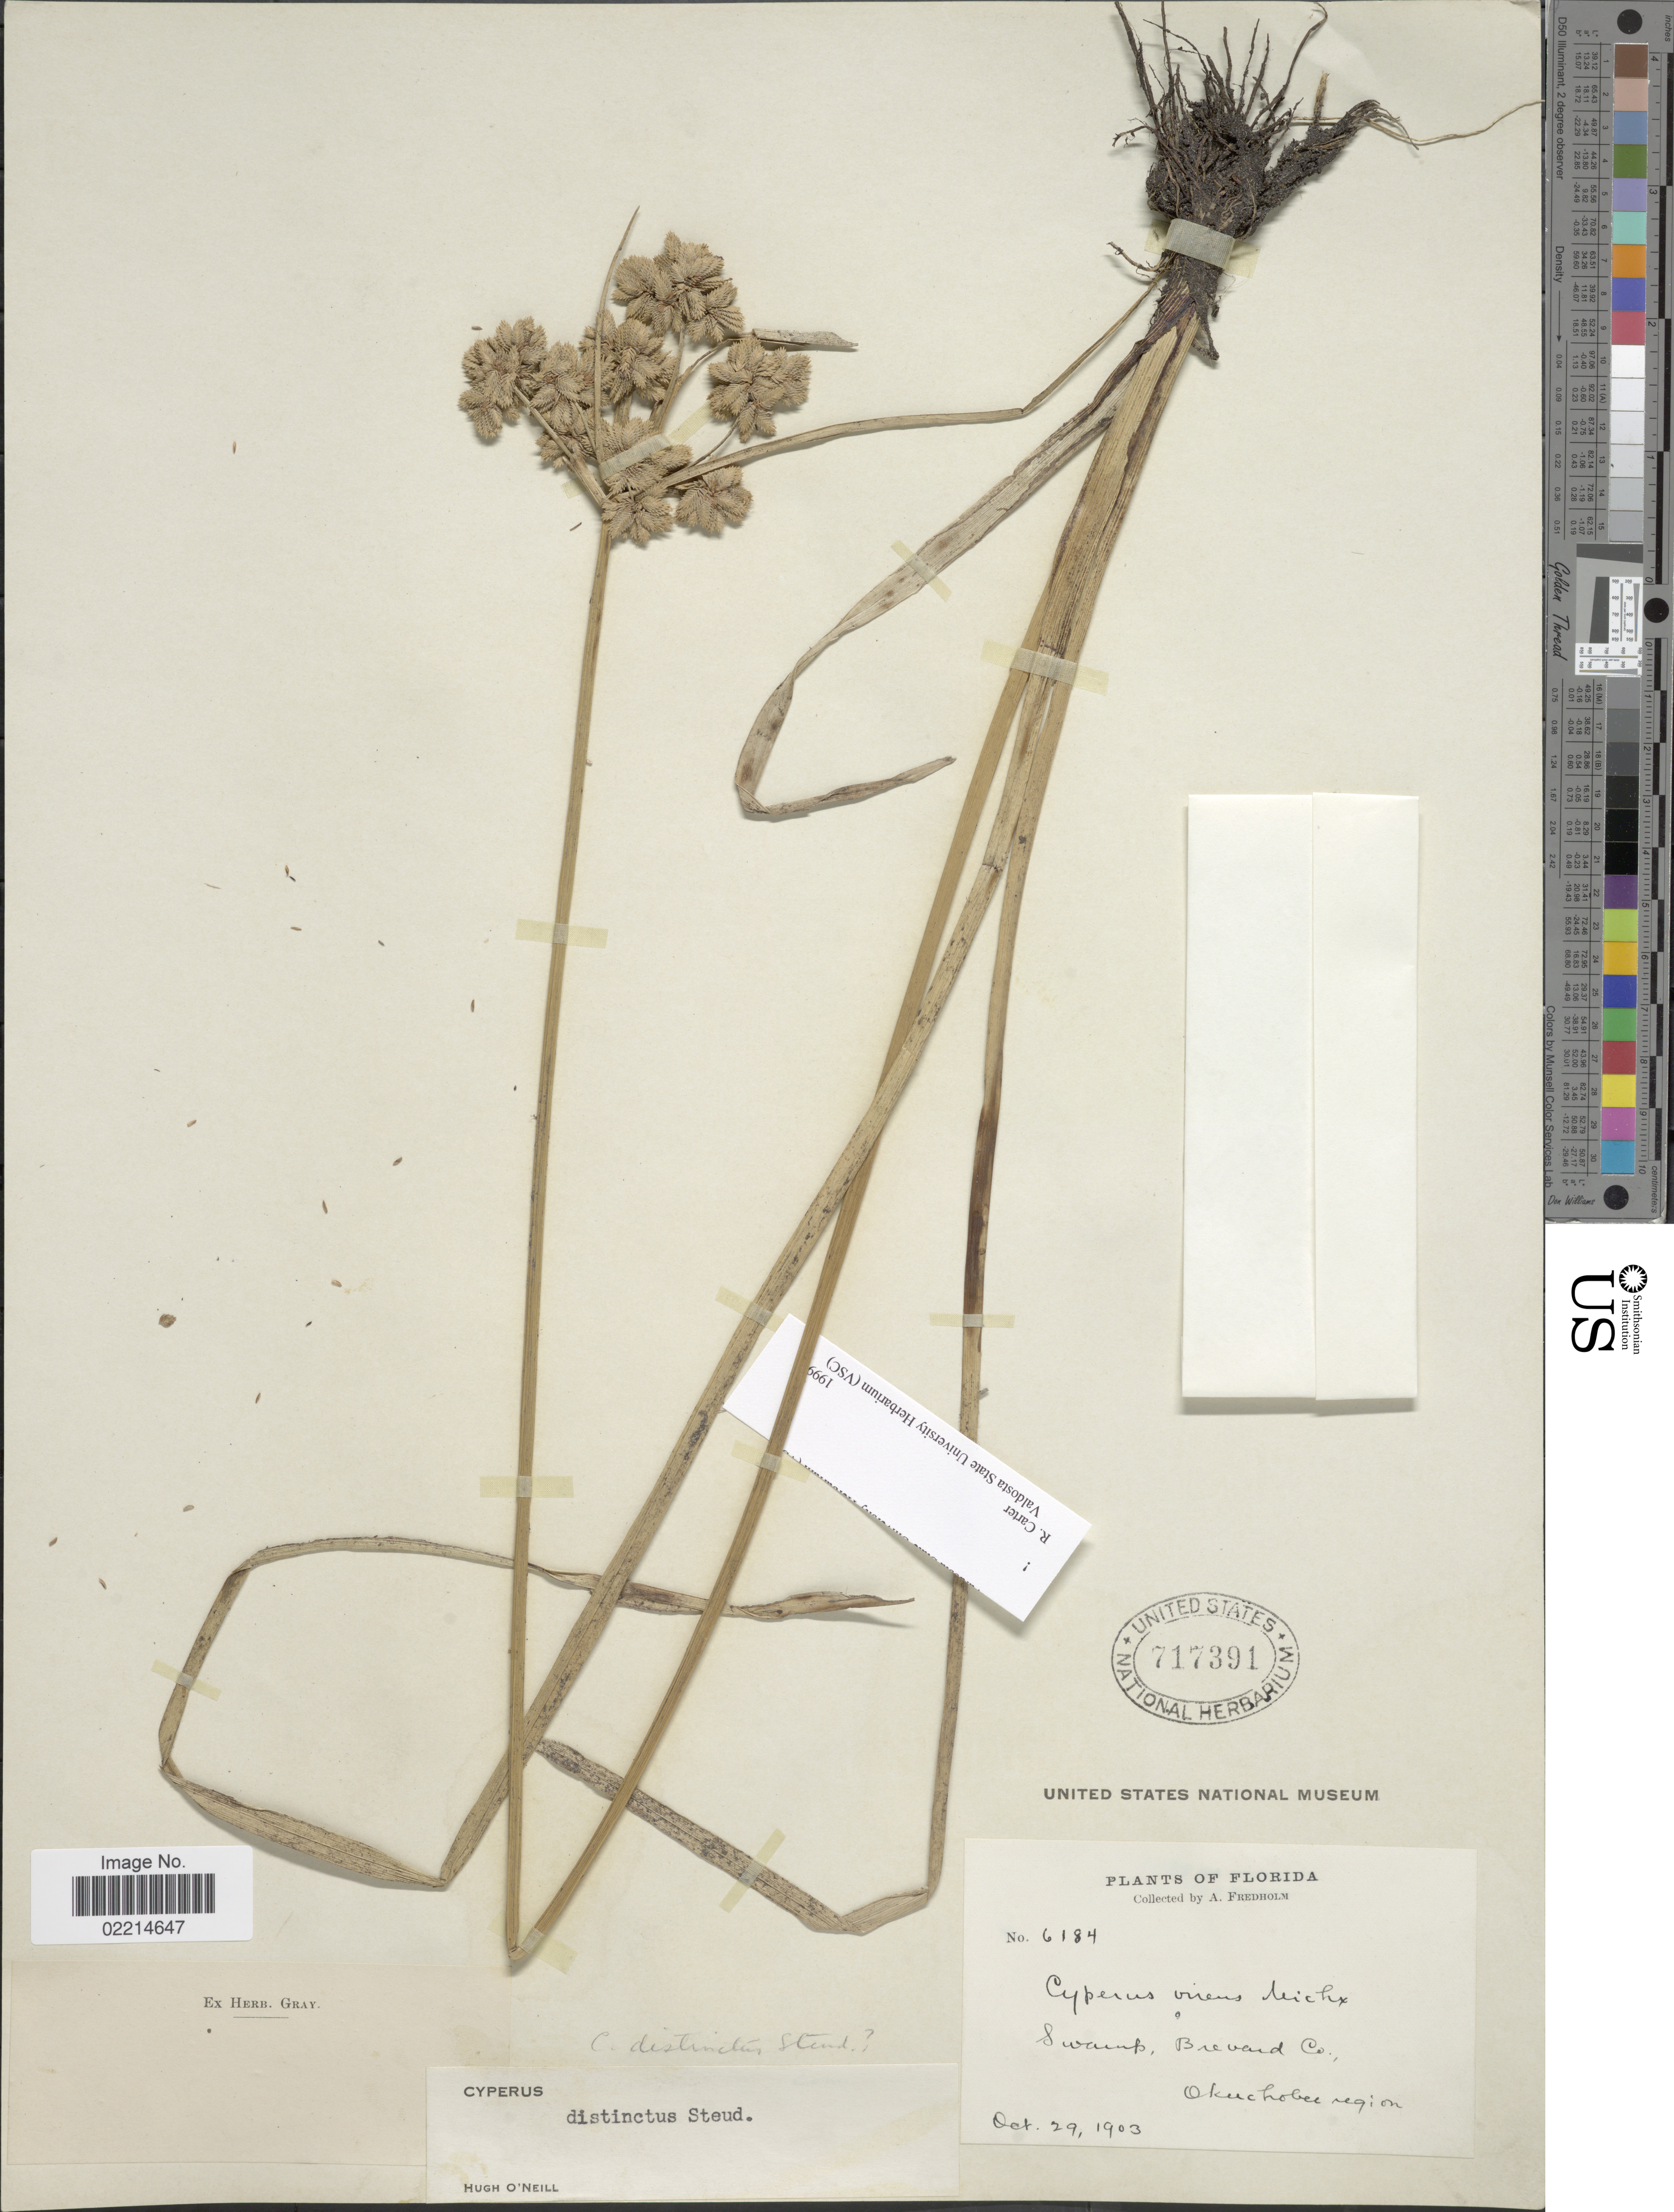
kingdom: Plantae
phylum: Tracheophyta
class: Liliopsida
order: Poales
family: Cyperaceae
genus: Cyperus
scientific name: Cyperus distinctus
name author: Steud.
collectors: A. Fredholm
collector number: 6184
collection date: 1903-10-29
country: United States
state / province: Florida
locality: Swamp, Brevard Co., Okuchobee region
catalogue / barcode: US 717391